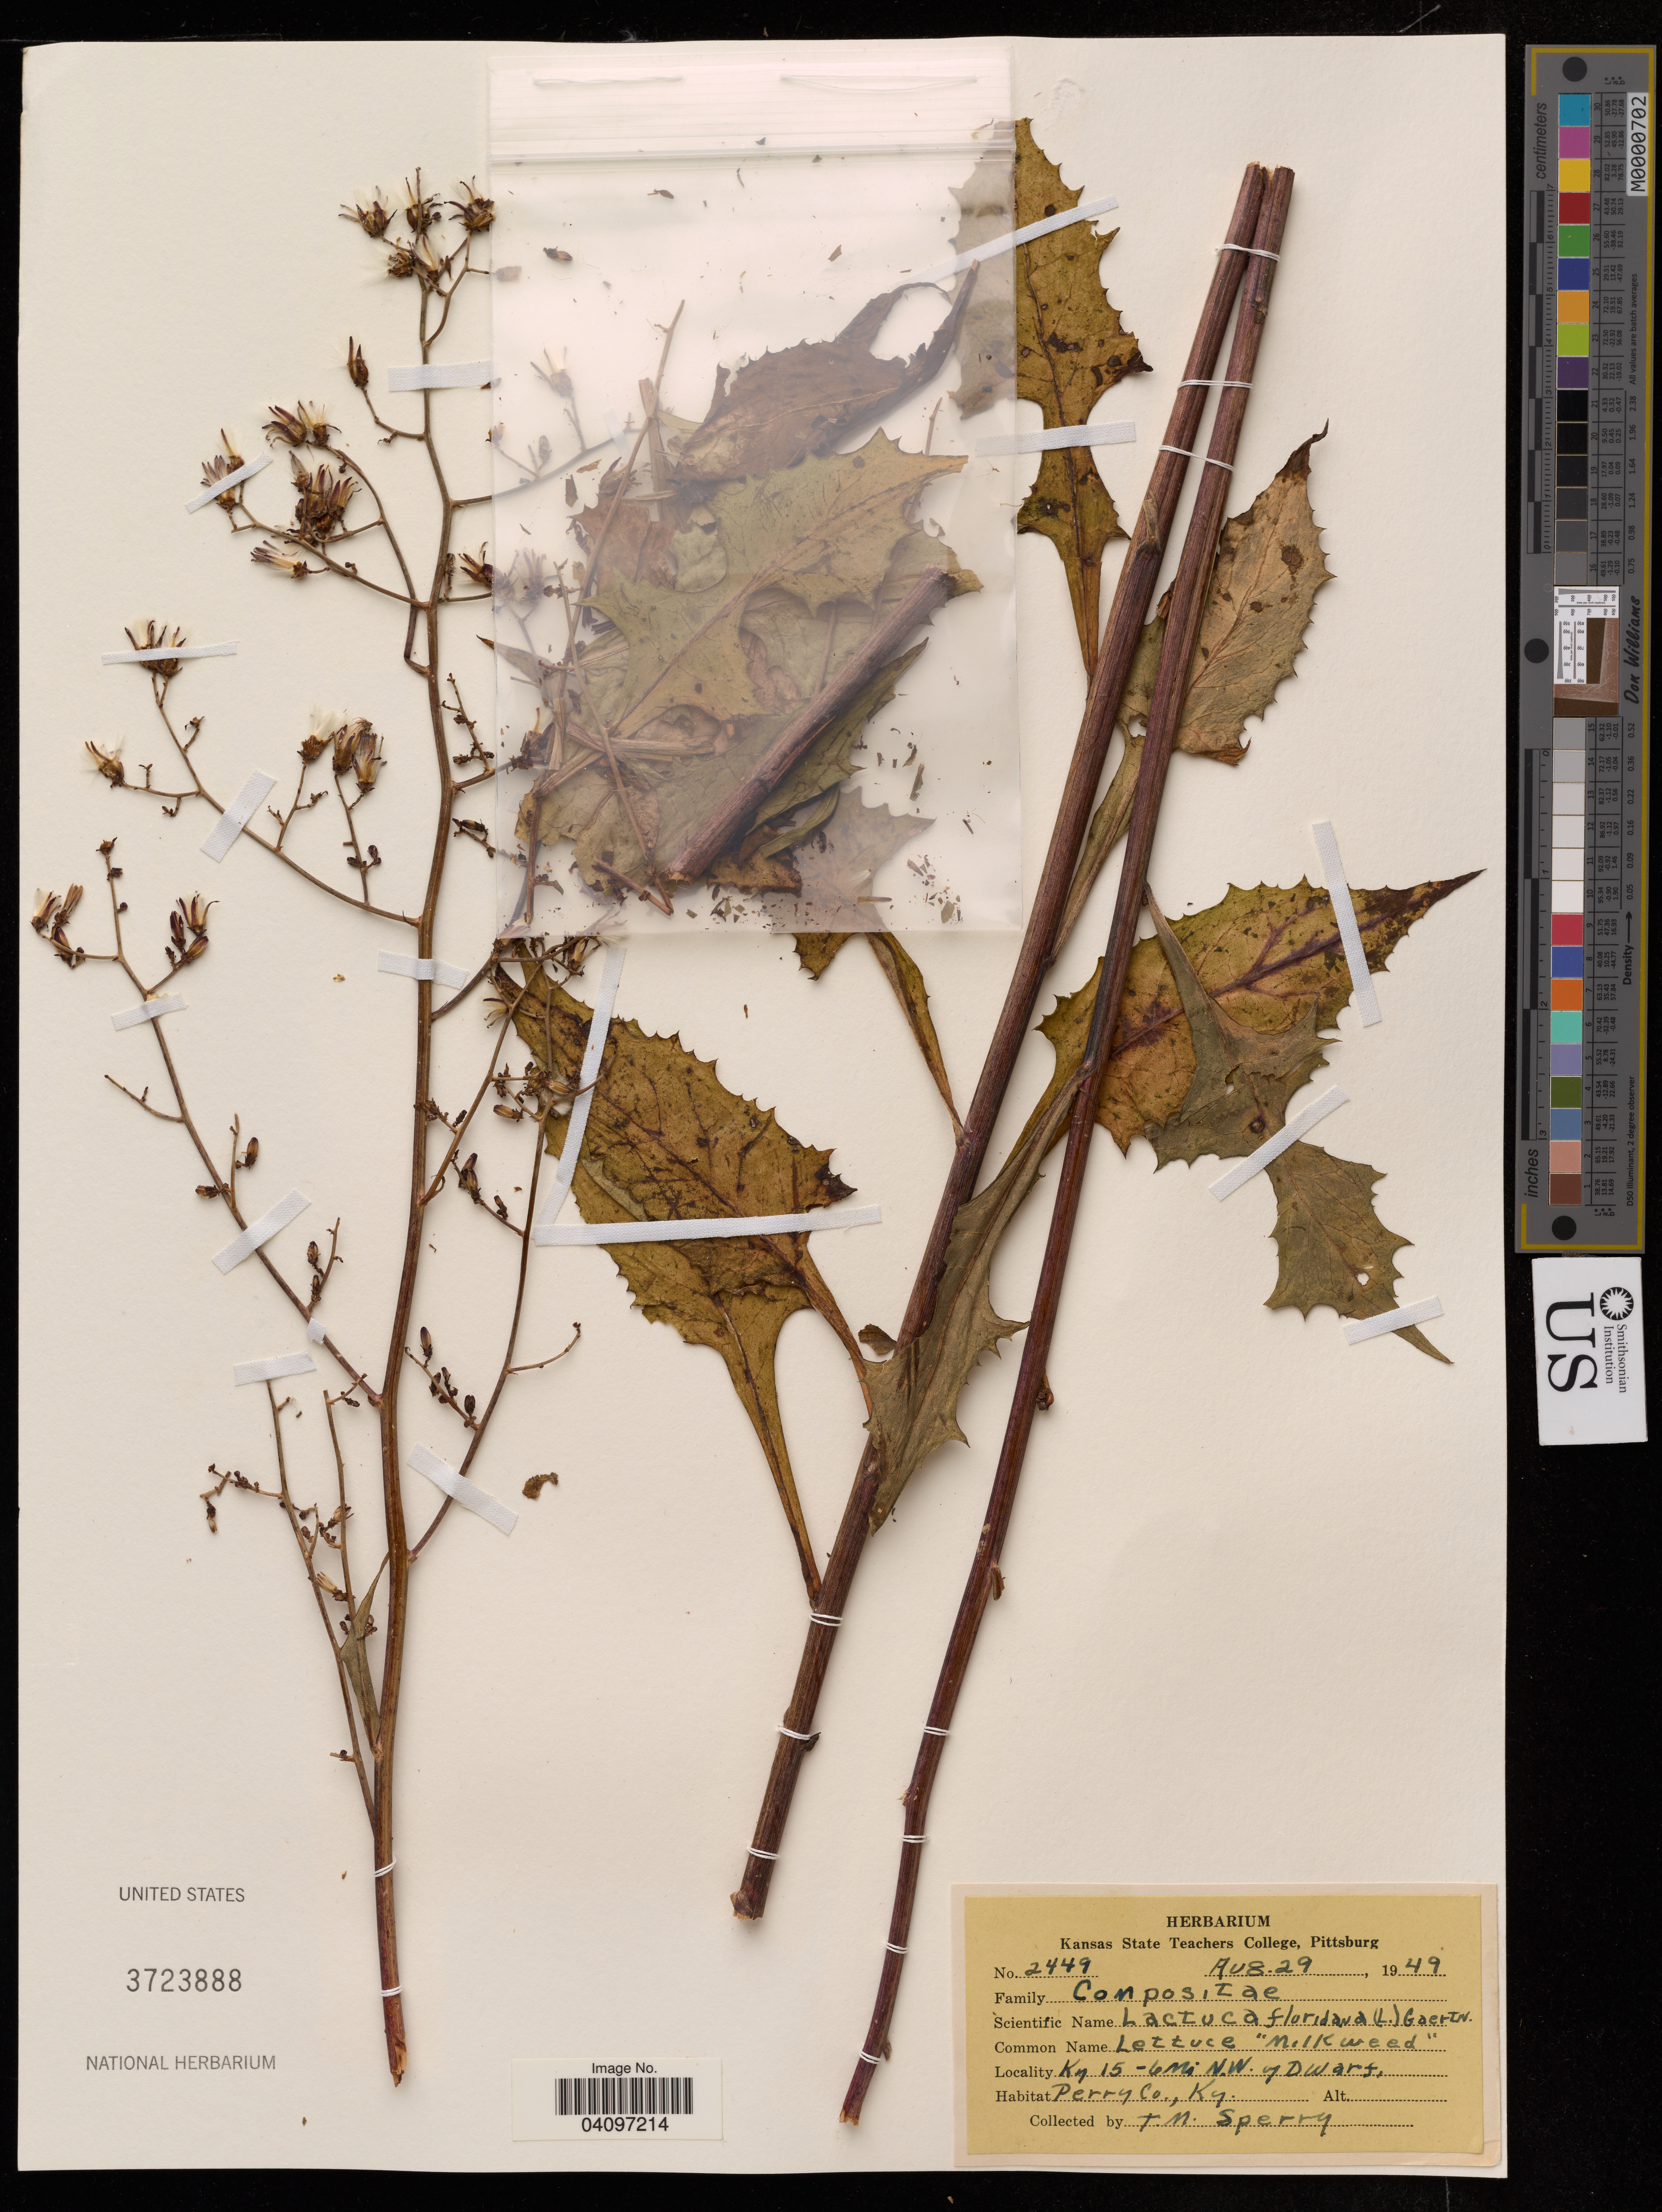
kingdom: Plantae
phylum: Tracheophyta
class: Magnoliopsida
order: Asterales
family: Asteraceae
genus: Lactuca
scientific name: Lactuca floridana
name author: (L.) Gaertn.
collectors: T. Sperry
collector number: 2449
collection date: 1949-08-29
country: United States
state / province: Kentucky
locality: Km 15 - 6 Mi N.W. of Dwarf, Perry Co.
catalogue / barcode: US 3723888